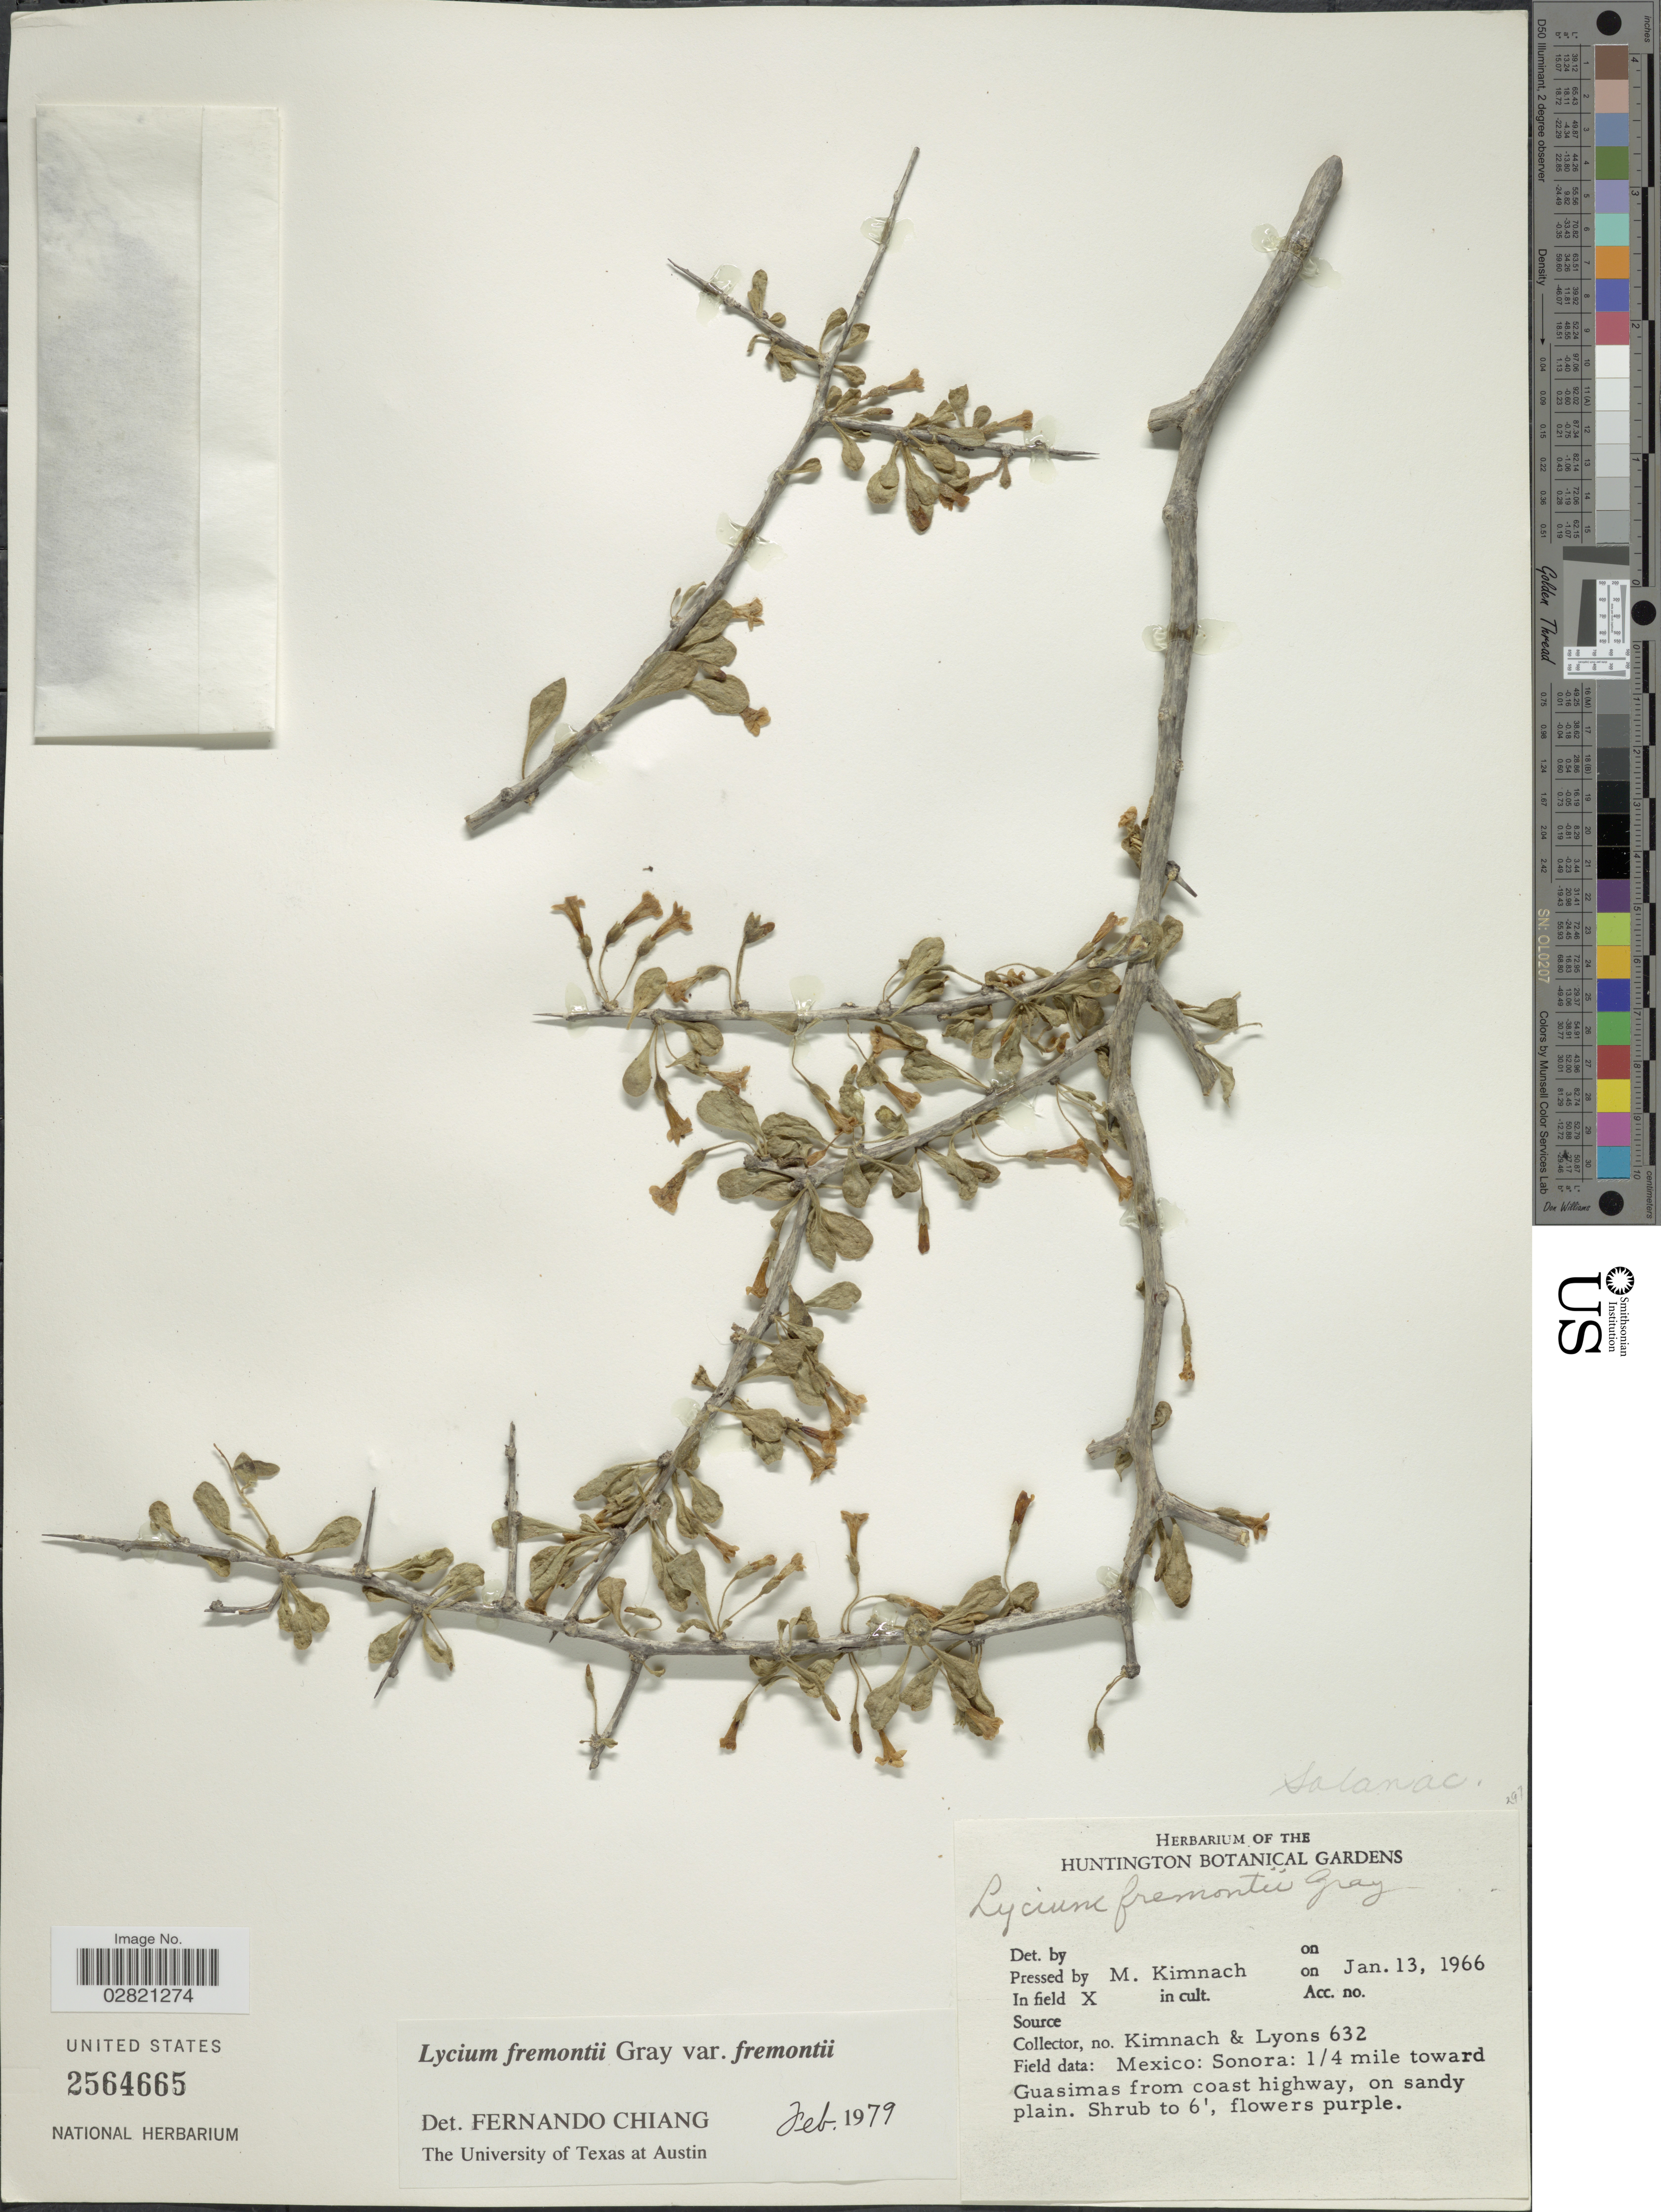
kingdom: Plantae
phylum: Tracheophyta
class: Magnoliopsida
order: Solanales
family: Solanaceae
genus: Lycium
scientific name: Lycium fremontii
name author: A. Gray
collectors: -. Kimnach & Lyons, --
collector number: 632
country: Mexico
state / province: Sonora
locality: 1/4 mile toward Guasimas from coast highway.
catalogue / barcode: US 2564665